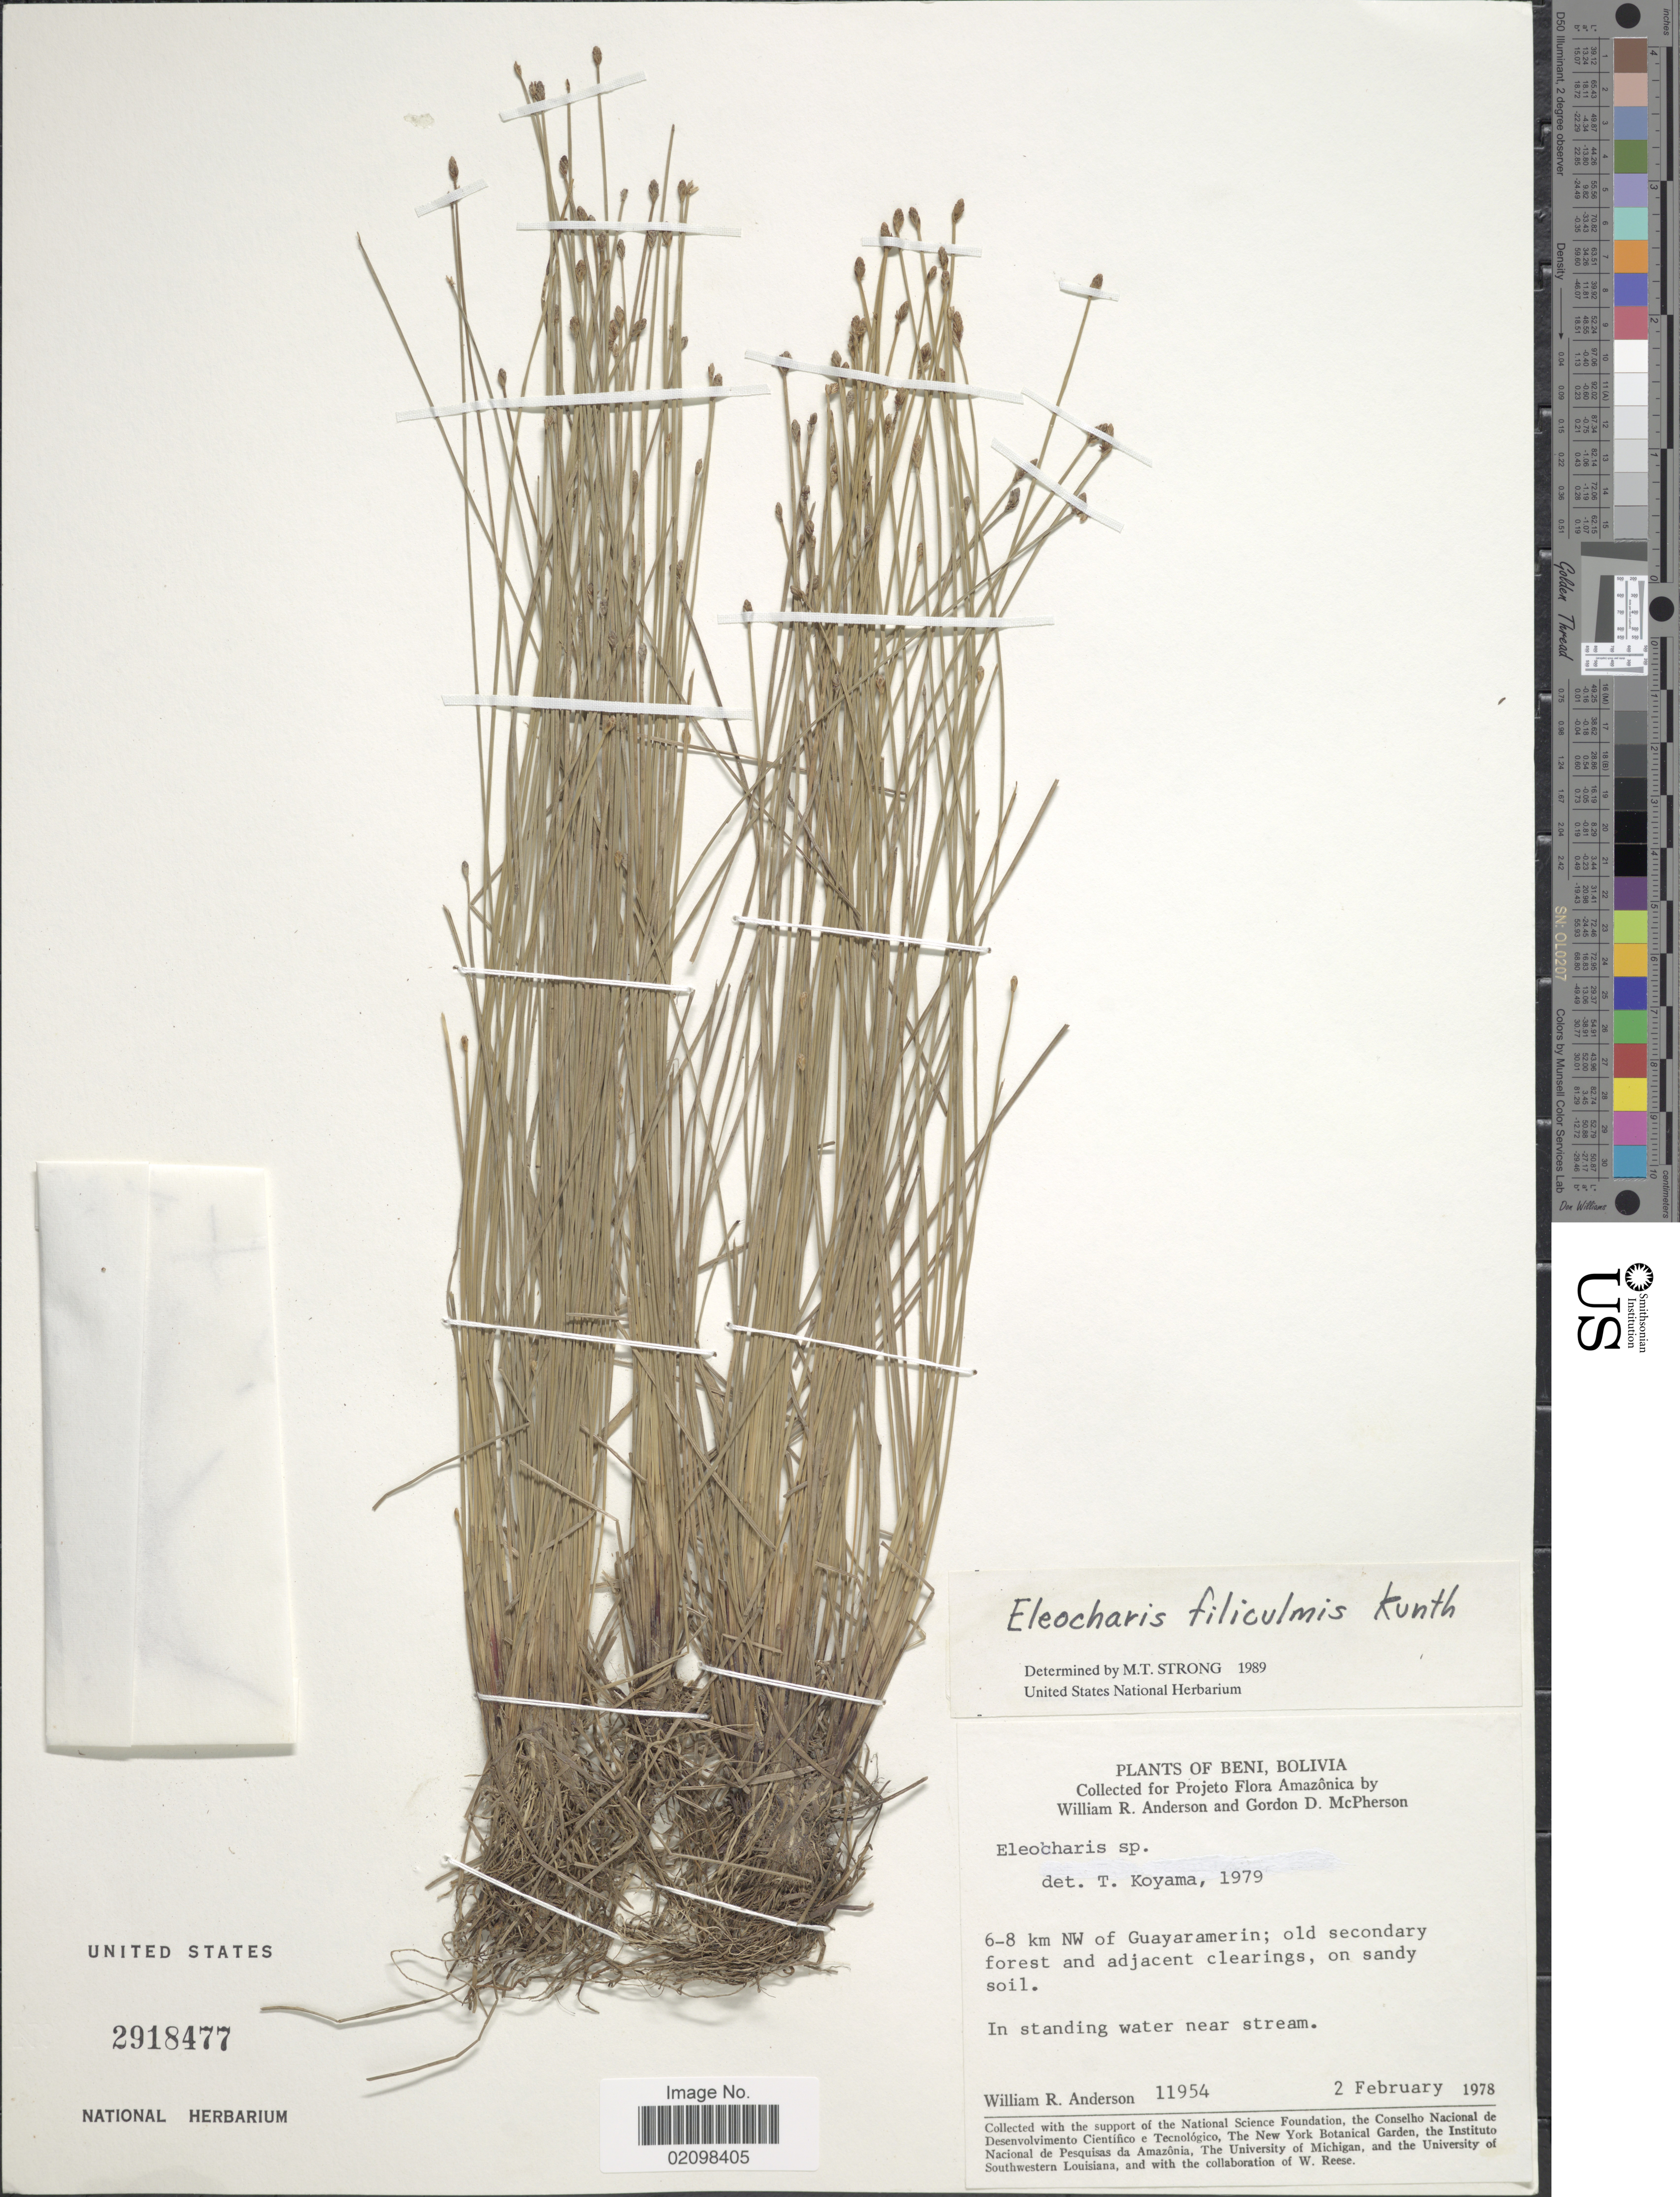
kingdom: Plantae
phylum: Tracheophyta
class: Liliopsida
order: Poales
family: Cyperaceae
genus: Eleocharis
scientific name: Eleocharis filiculmis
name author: Kunth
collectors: W. R. Anderson & G. D. McPherson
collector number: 11954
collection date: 1978-02-02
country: Bolivia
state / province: Beni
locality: Amazônica. 6-8 km NW of Guayaramerin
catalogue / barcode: US 2918477